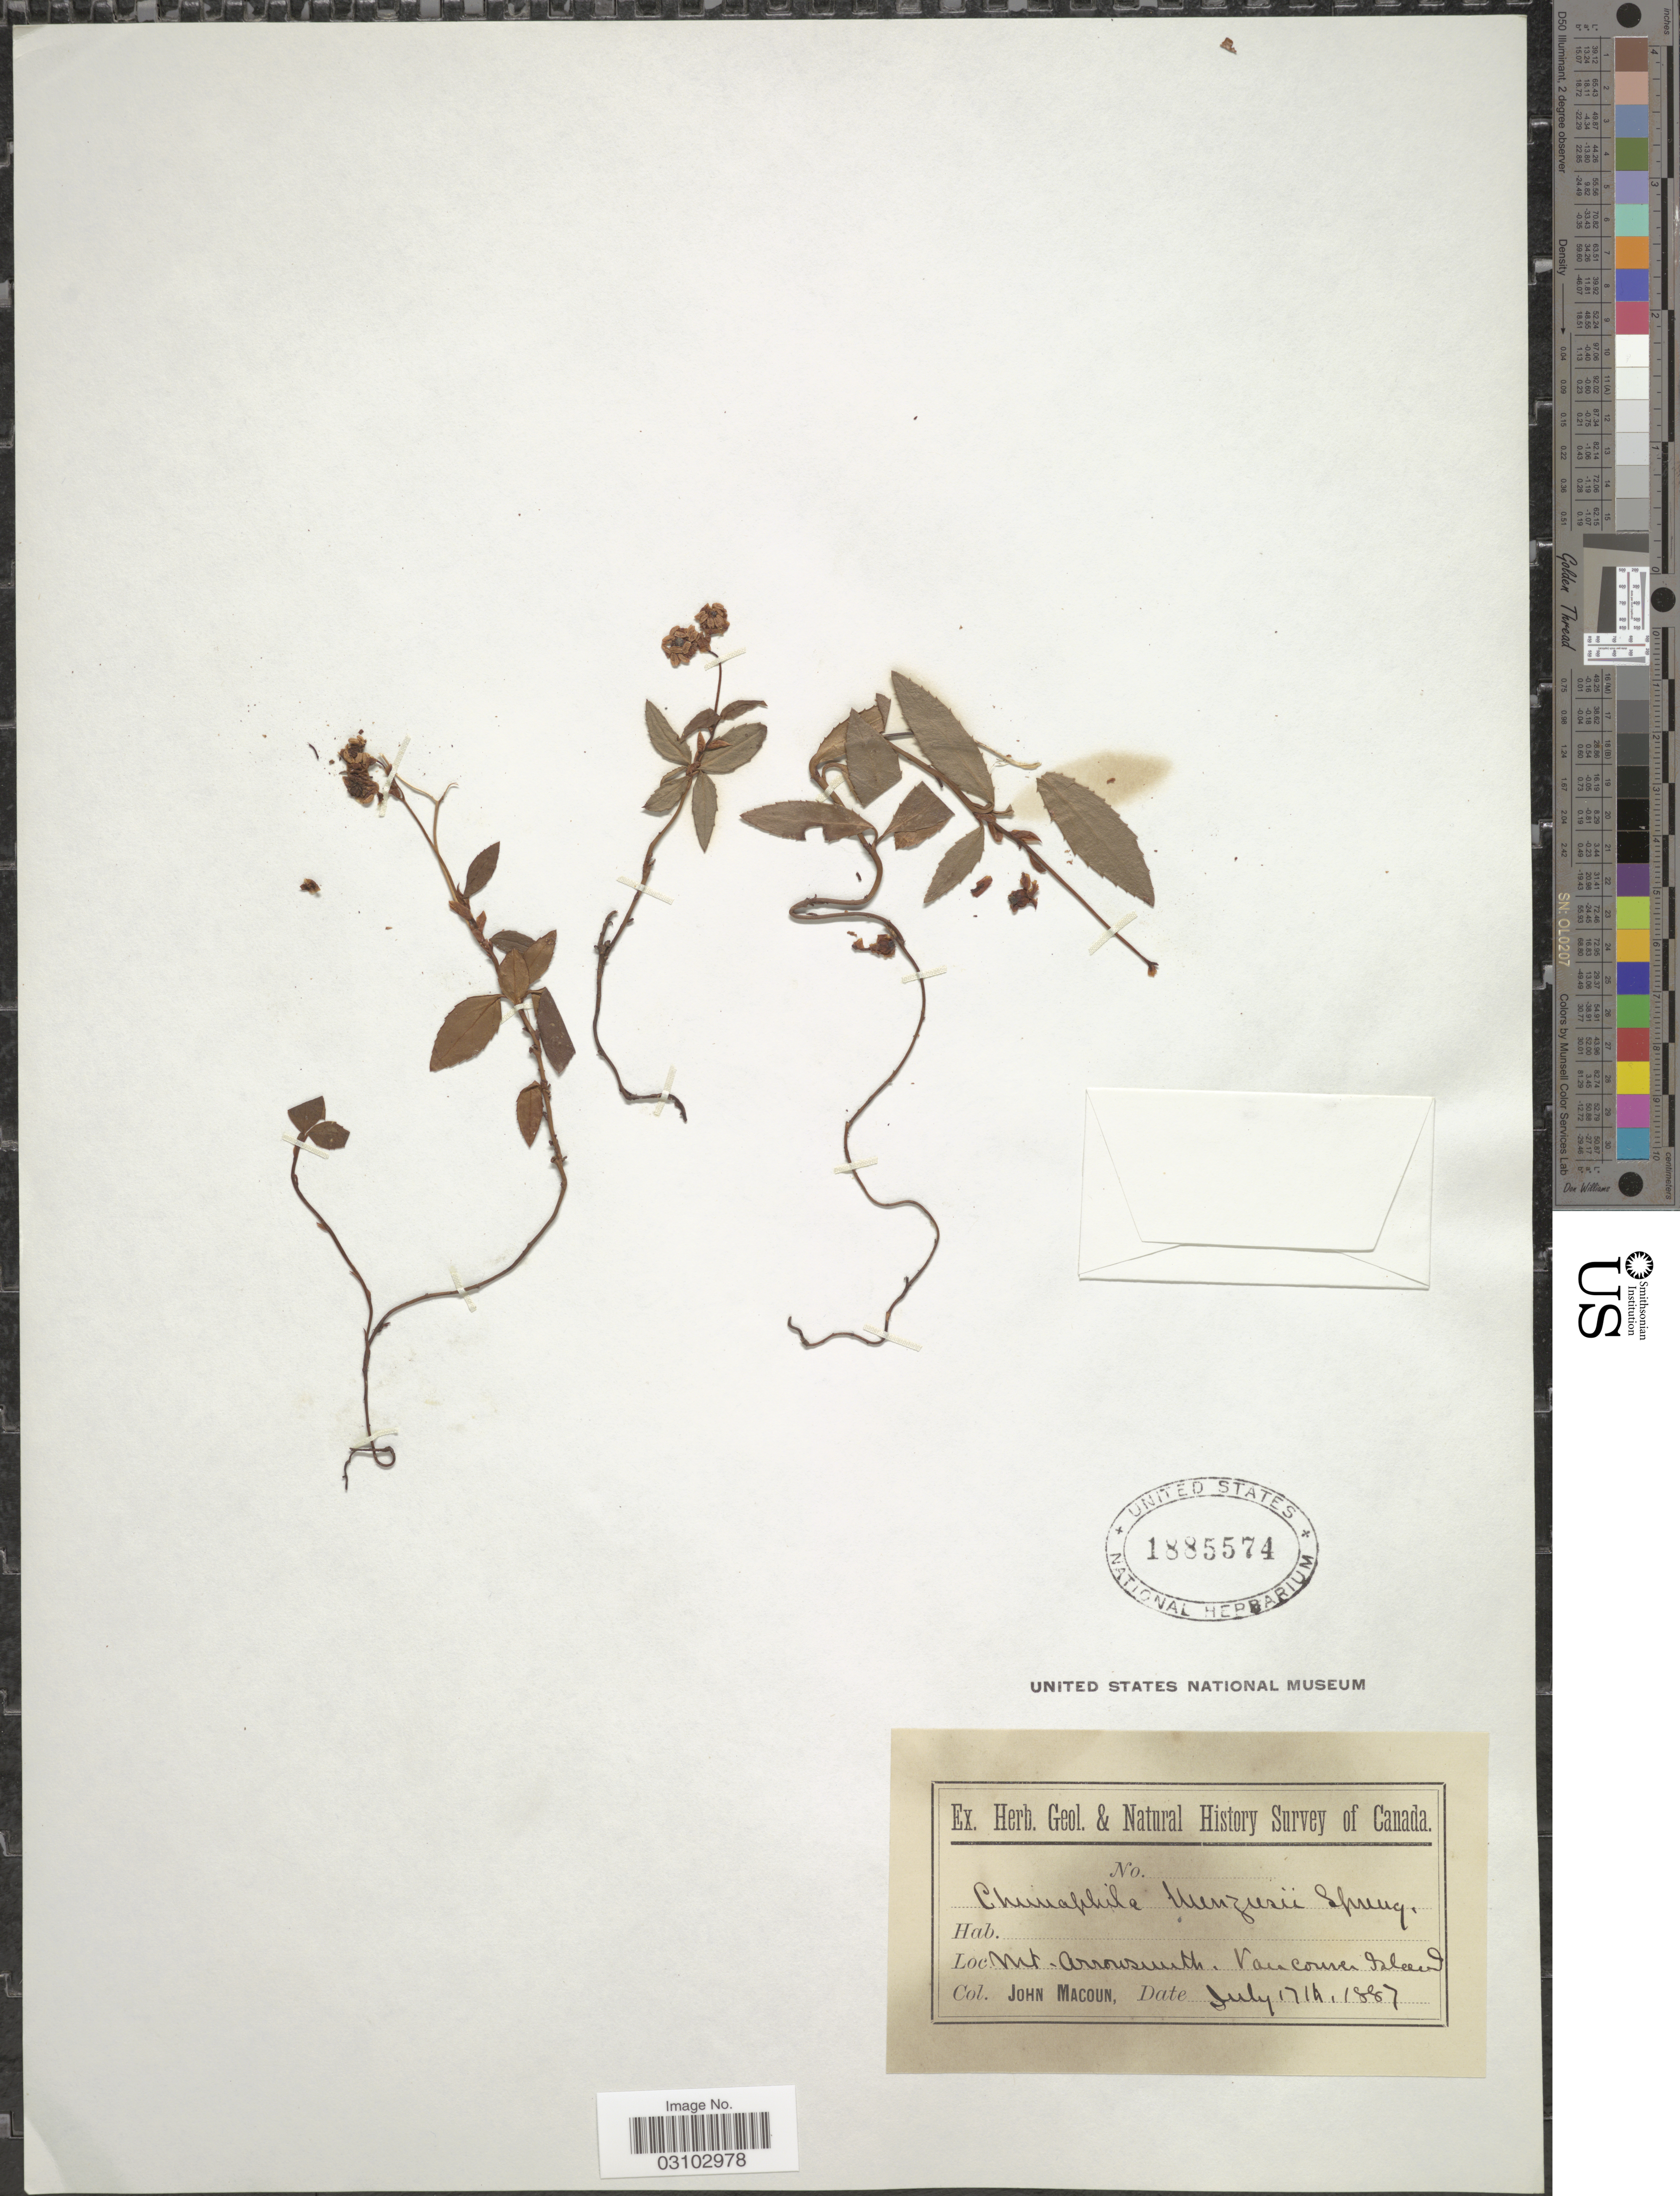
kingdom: Plantae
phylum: Tracheophyta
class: Magnoliopsida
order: Ericales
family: Ericaceae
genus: Chimaphila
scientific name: Chimaphila menziesii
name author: (R. Br. ex G. Don) Spreng.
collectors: J. Macoun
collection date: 1887-07-17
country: Canada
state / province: British Columbia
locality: Mt. Arrowsmith. Vancouver Island.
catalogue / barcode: US 1885574